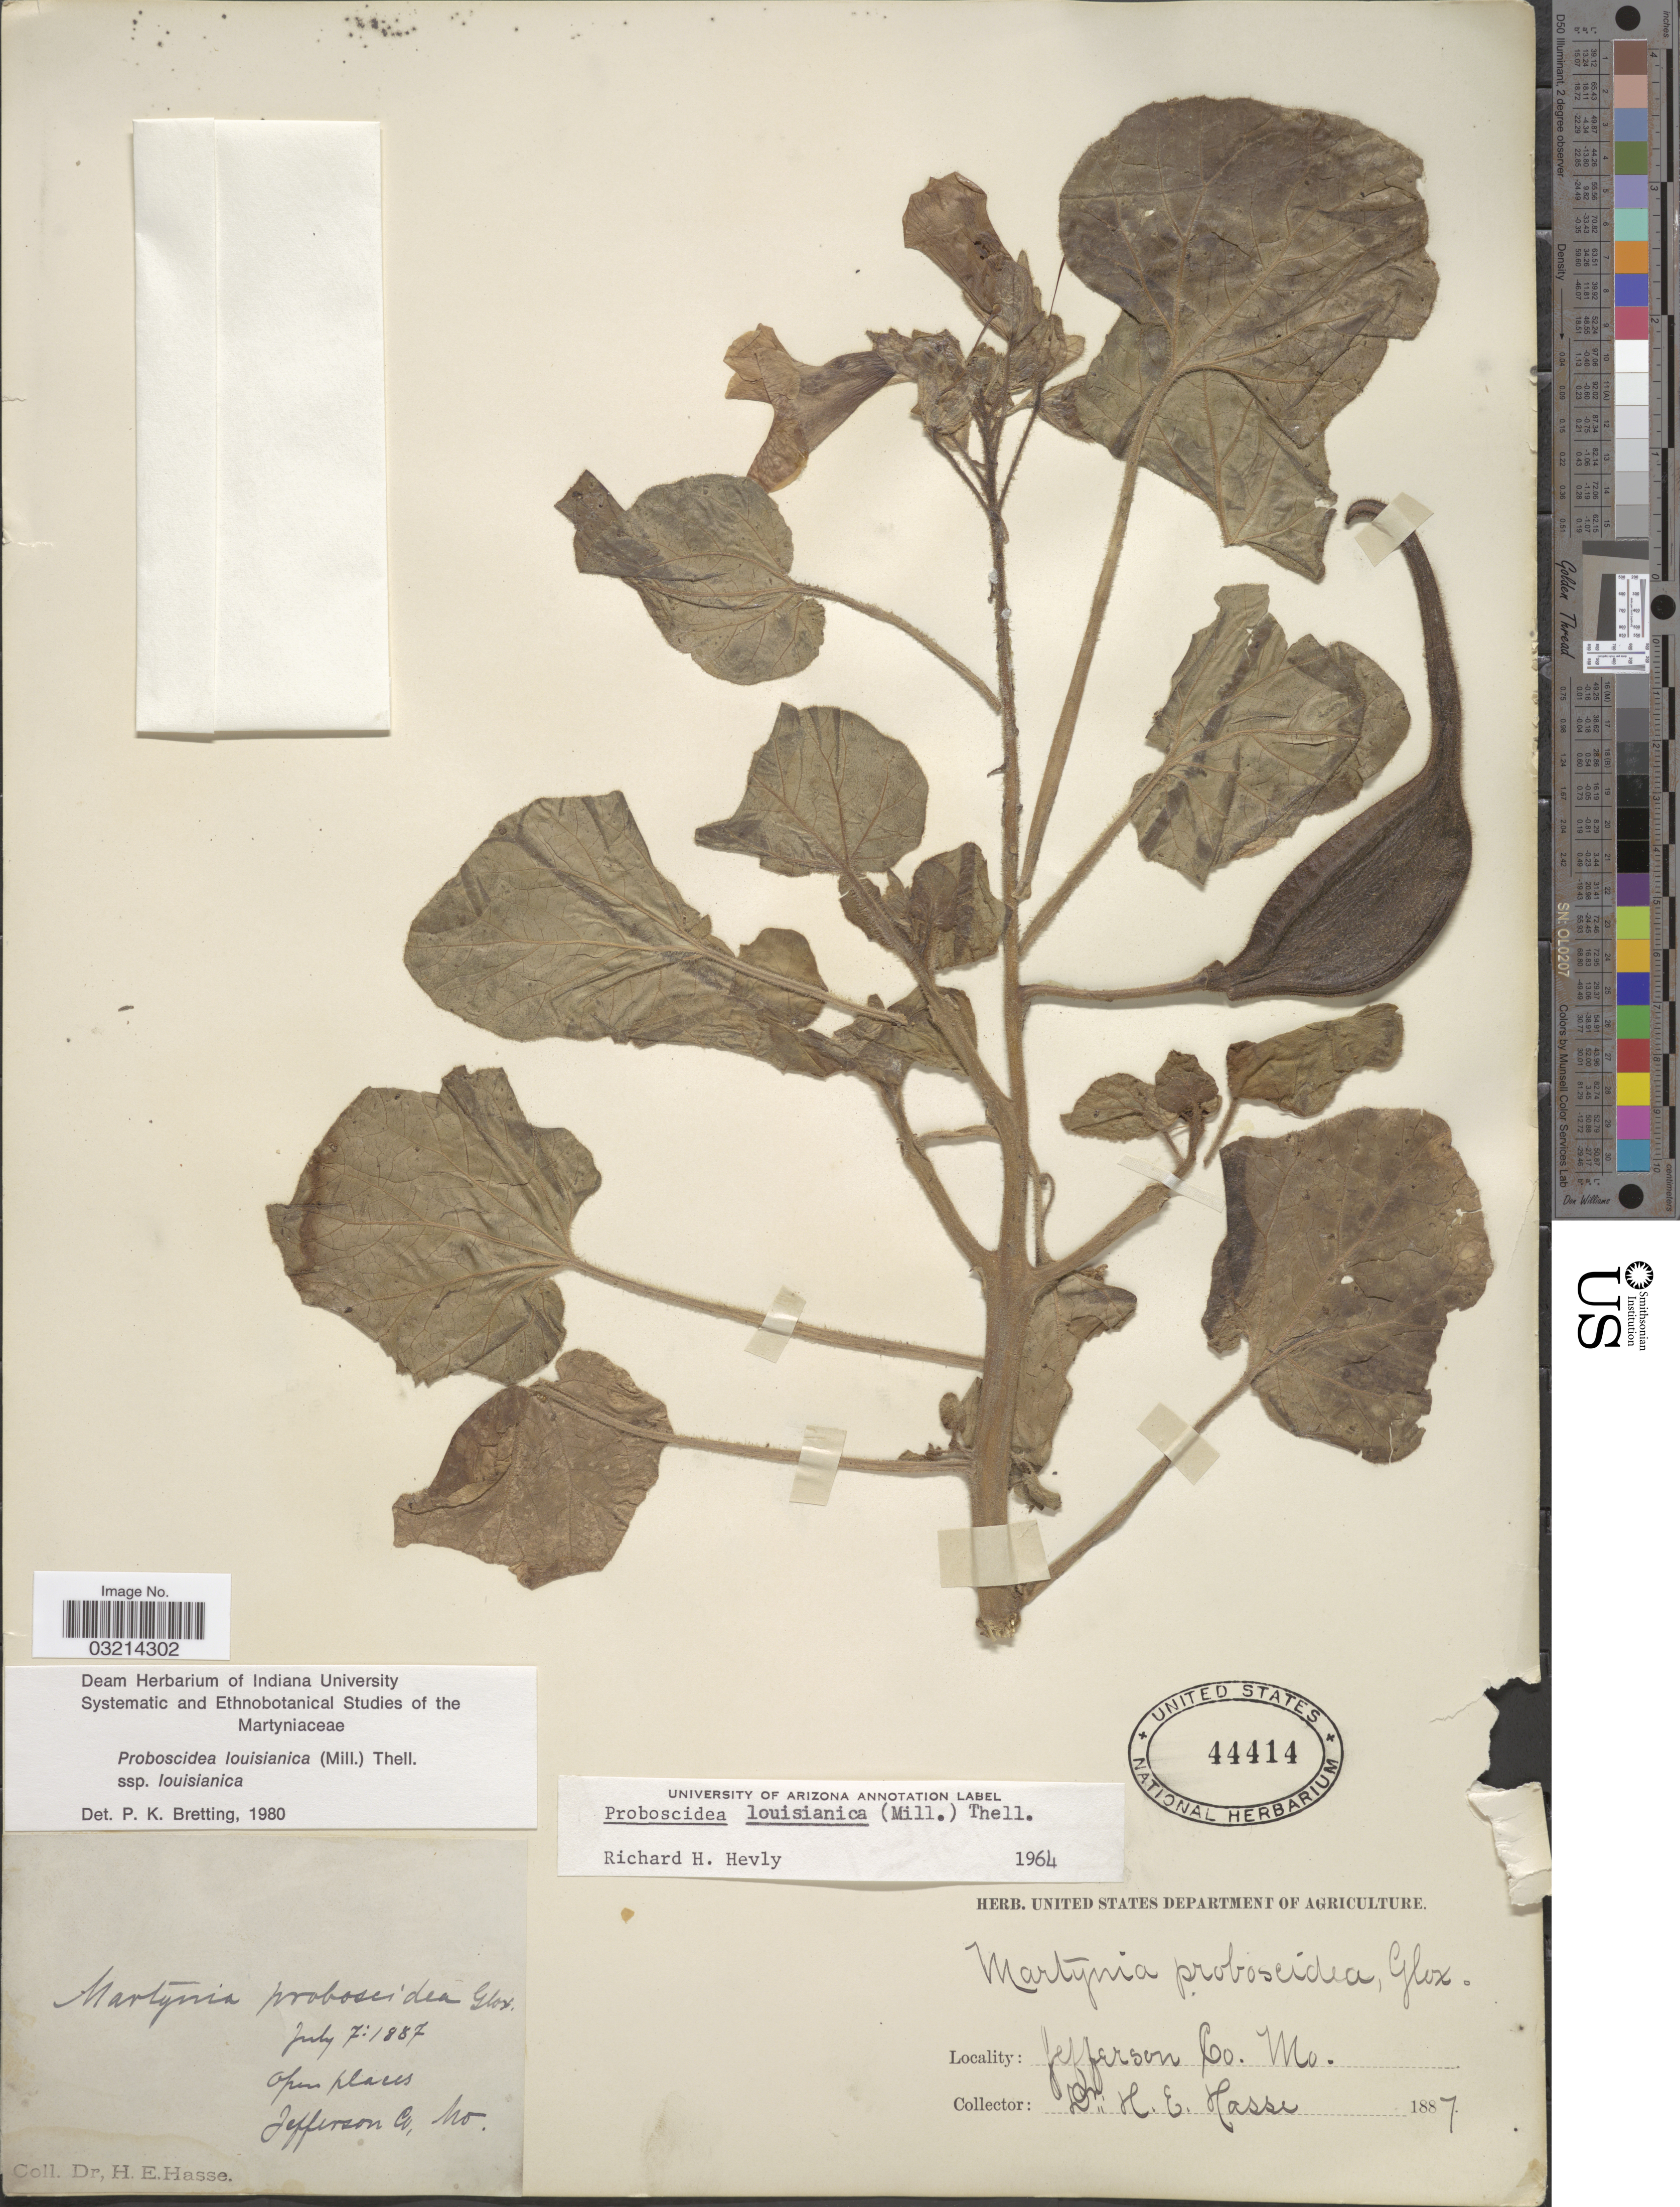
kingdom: Plantae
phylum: Tracheophyta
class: Magnoliopsida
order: Lamiales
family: Martyniaceae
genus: Proboscidea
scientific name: Proboscidea louisianica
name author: Thell.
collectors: H. E. Hasse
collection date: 1887-07-07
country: United States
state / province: Missouri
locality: Open places. Jefferson Co.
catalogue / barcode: US 44414